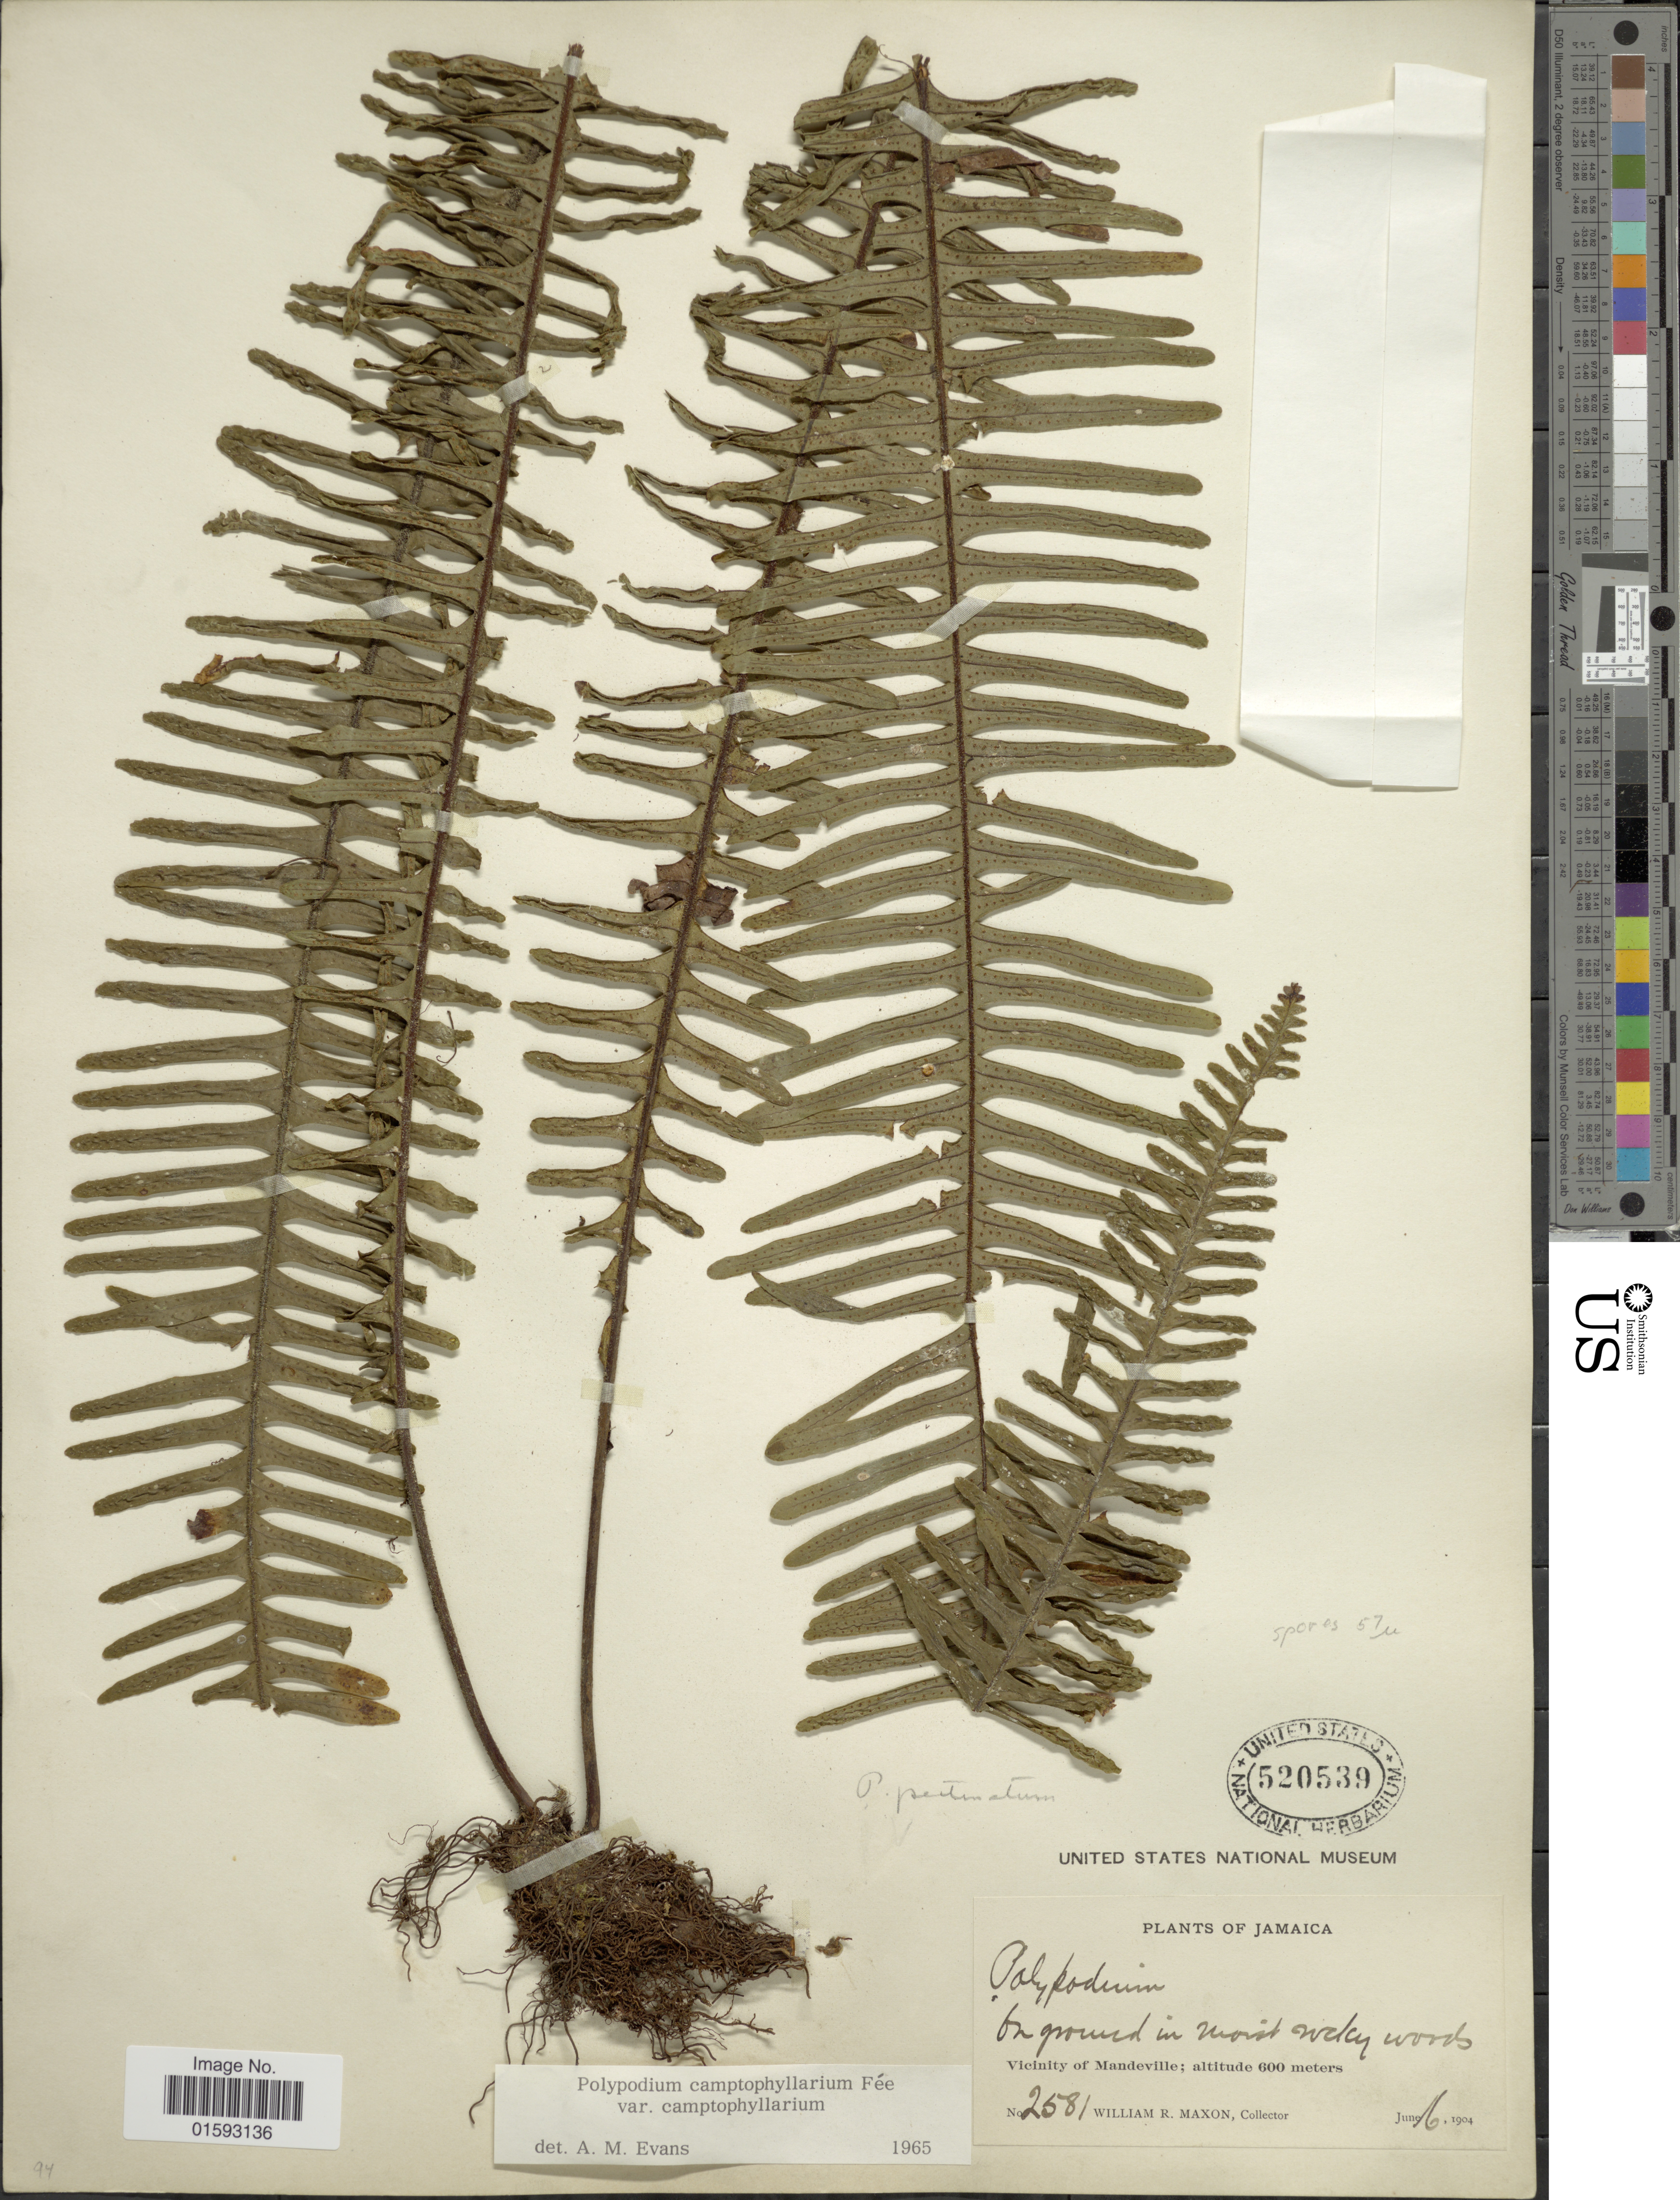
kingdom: Plantae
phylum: Tracheophyta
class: Polypodiopsida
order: Polypodiales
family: Polypodiaceae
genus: Pecluma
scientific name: Pecluma camptophyllaria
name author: (Fée) M.G. Price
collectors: W. R. Maxon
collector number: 2581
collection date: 1904-06-16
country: Jamaica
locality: Vicinity of Mandeville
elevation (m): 600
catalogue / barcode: US 520539